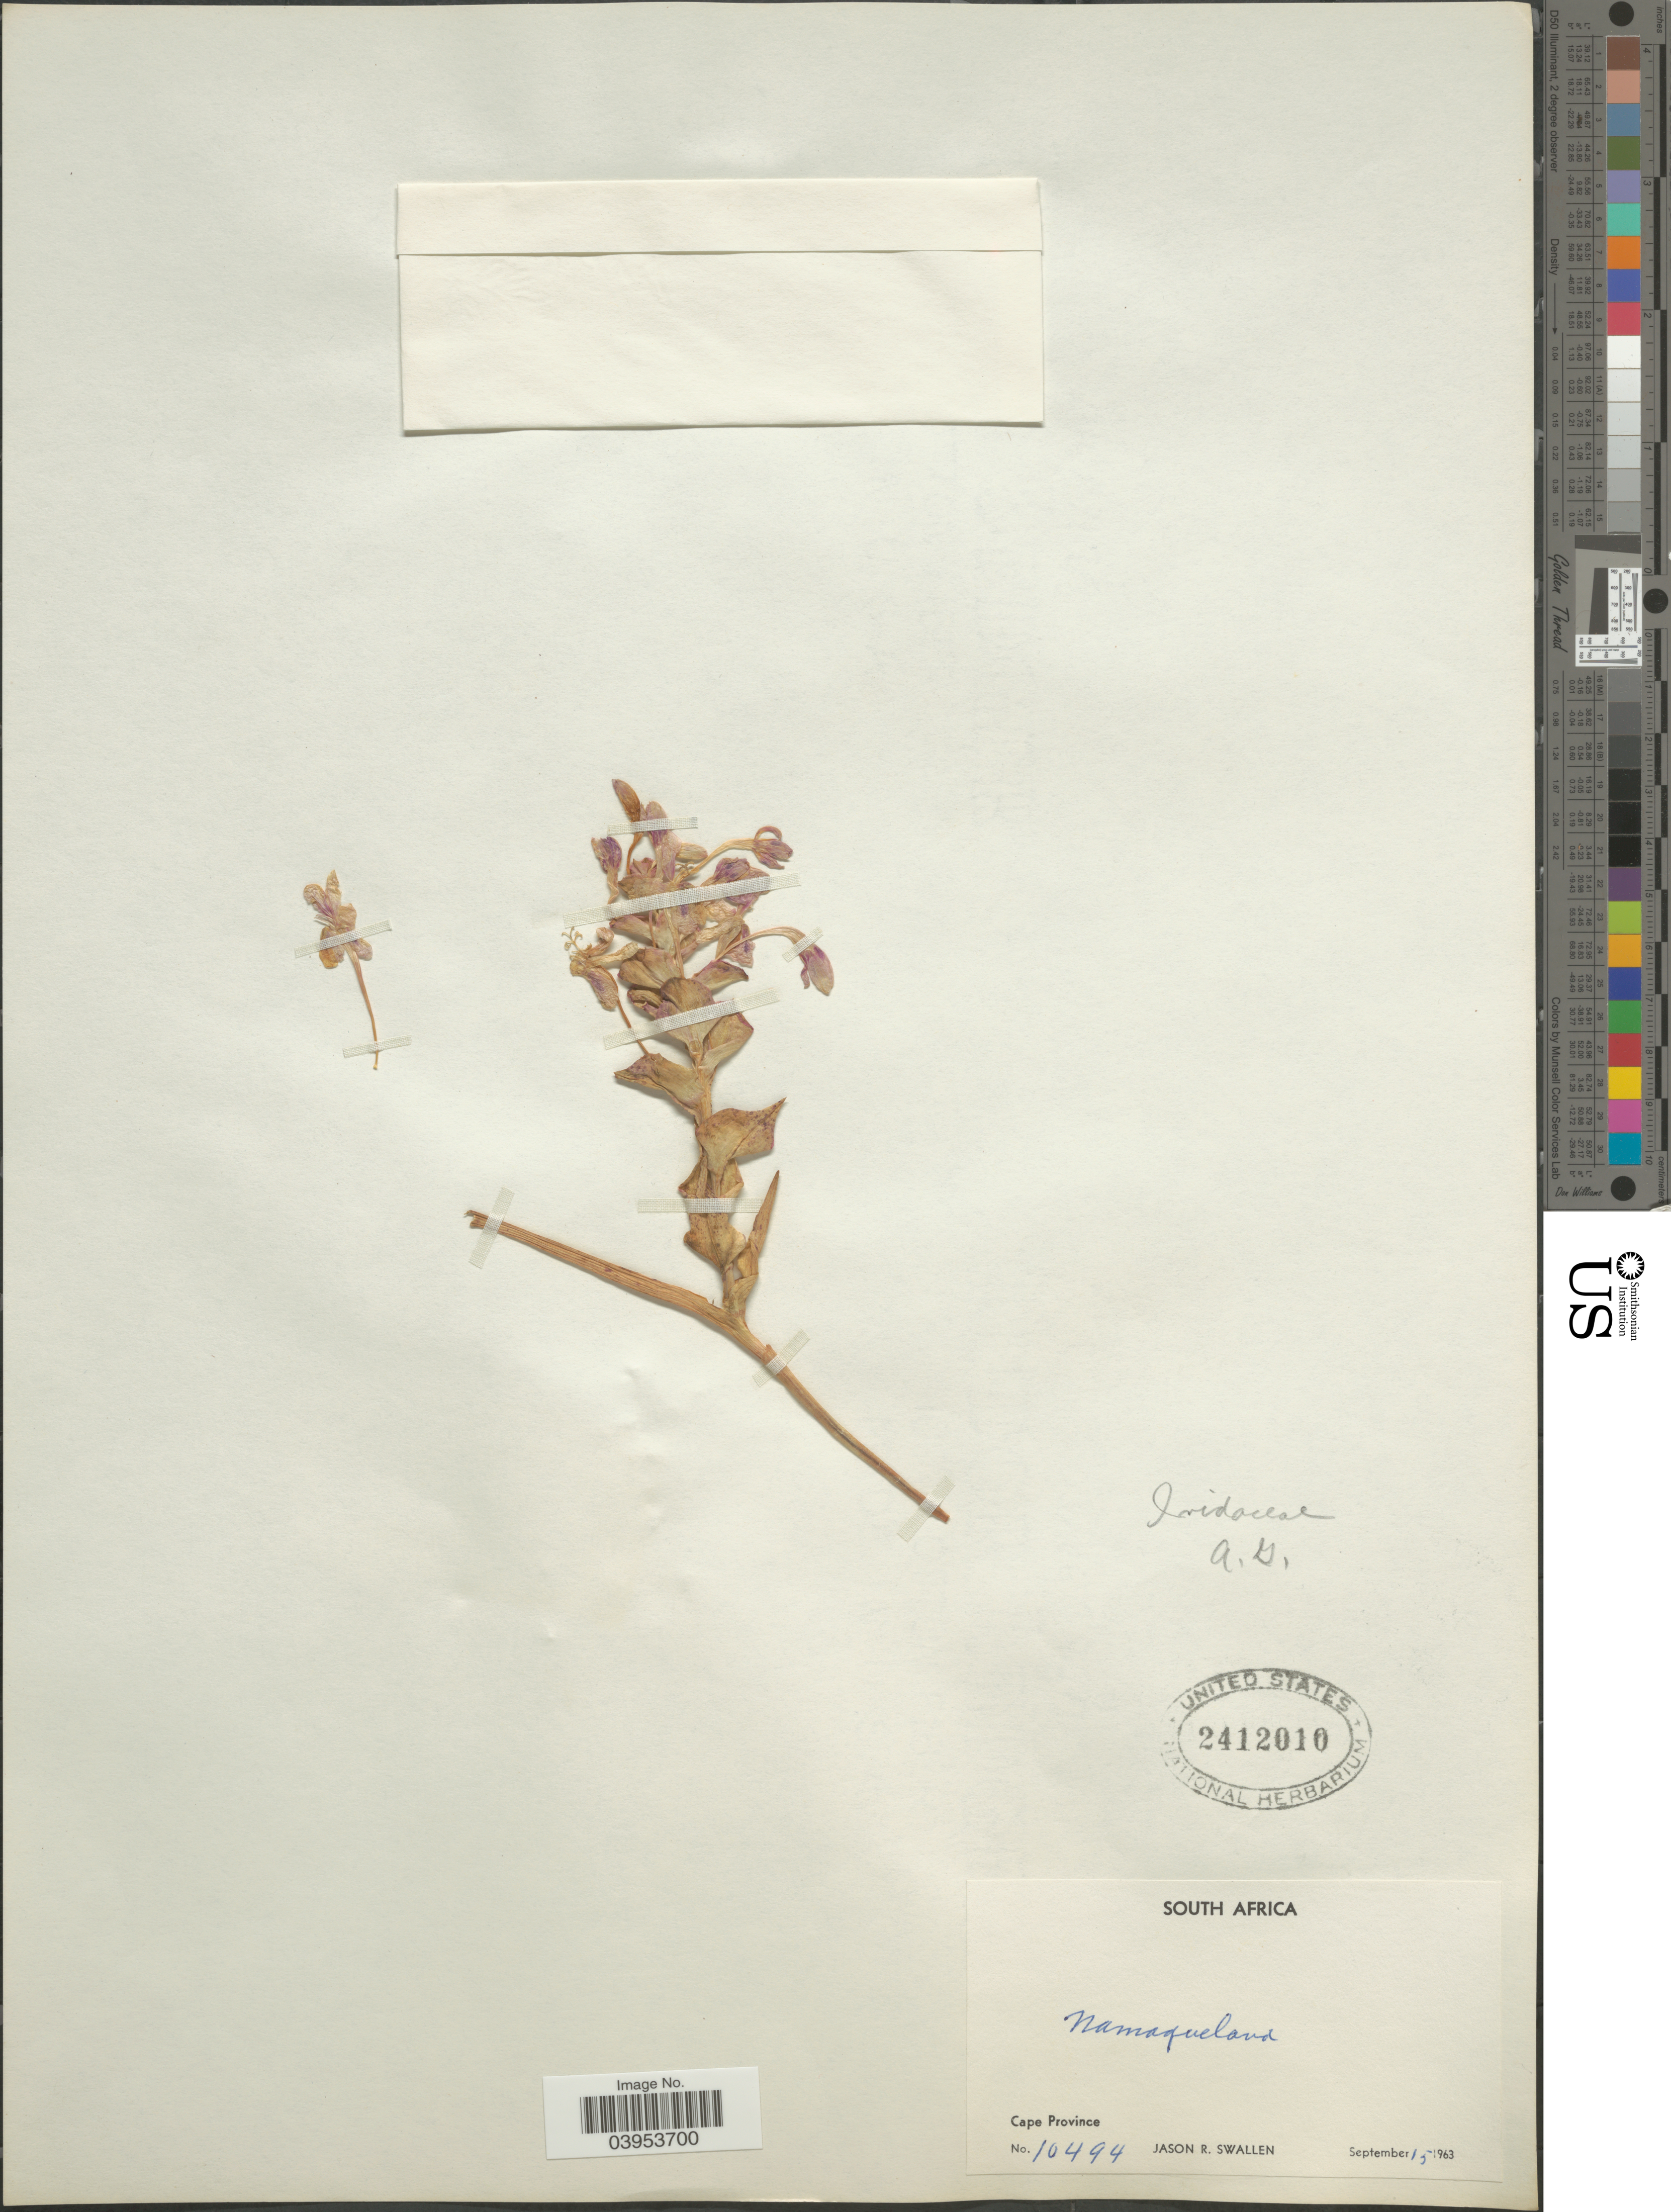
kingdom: Plantae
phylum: Tracheophyta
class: Liliopsida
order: Asparagales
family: Iridaceae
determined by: Goldberg, Aaron, (US), NMNH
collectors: J. R. Swallen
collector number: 10494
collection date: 1963-09-15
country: South Africa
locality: Namaqueland.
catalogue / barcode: US 2412010